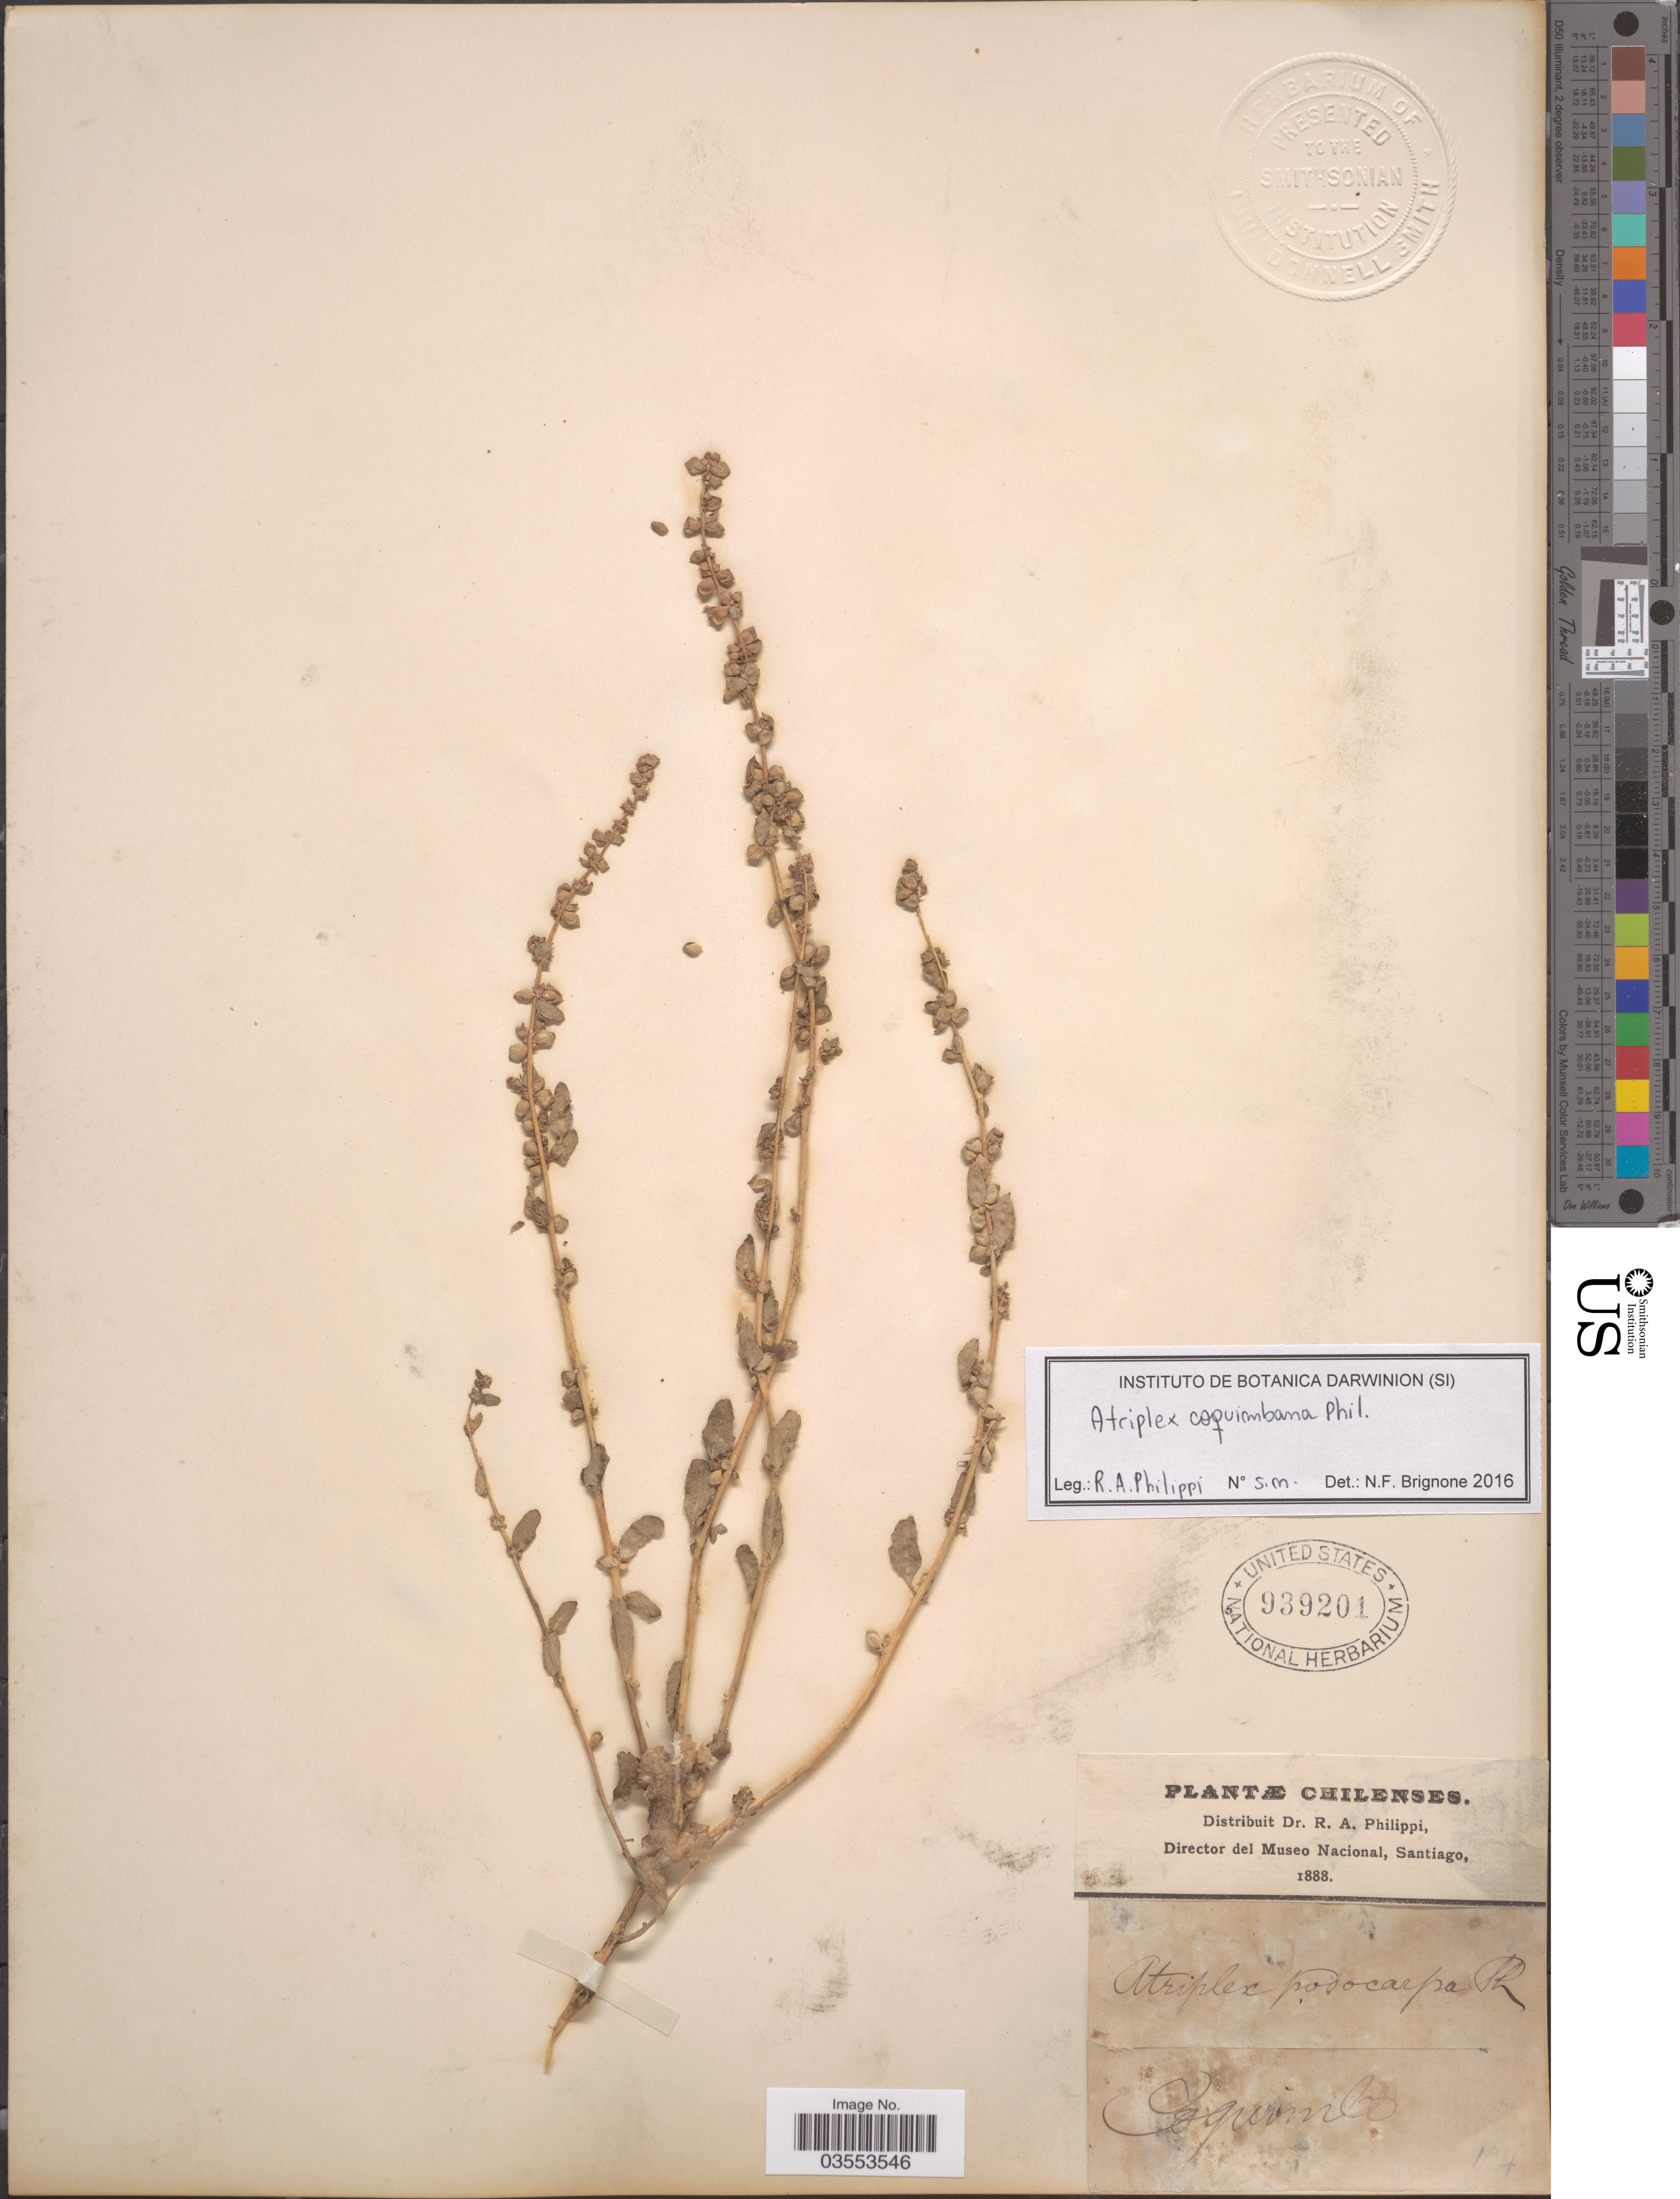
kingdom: Plantae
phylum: Tracheophyta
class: Magnoliopsida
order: Caryophyllales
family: Amaranthaceae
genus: Atriplex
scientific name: Atriplex podocarpa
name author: Phil.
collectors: ex. herb. R.A. Philippi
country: Chile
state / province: Coquimbo (IV)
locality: Coquimbo.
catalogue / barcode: US 939201